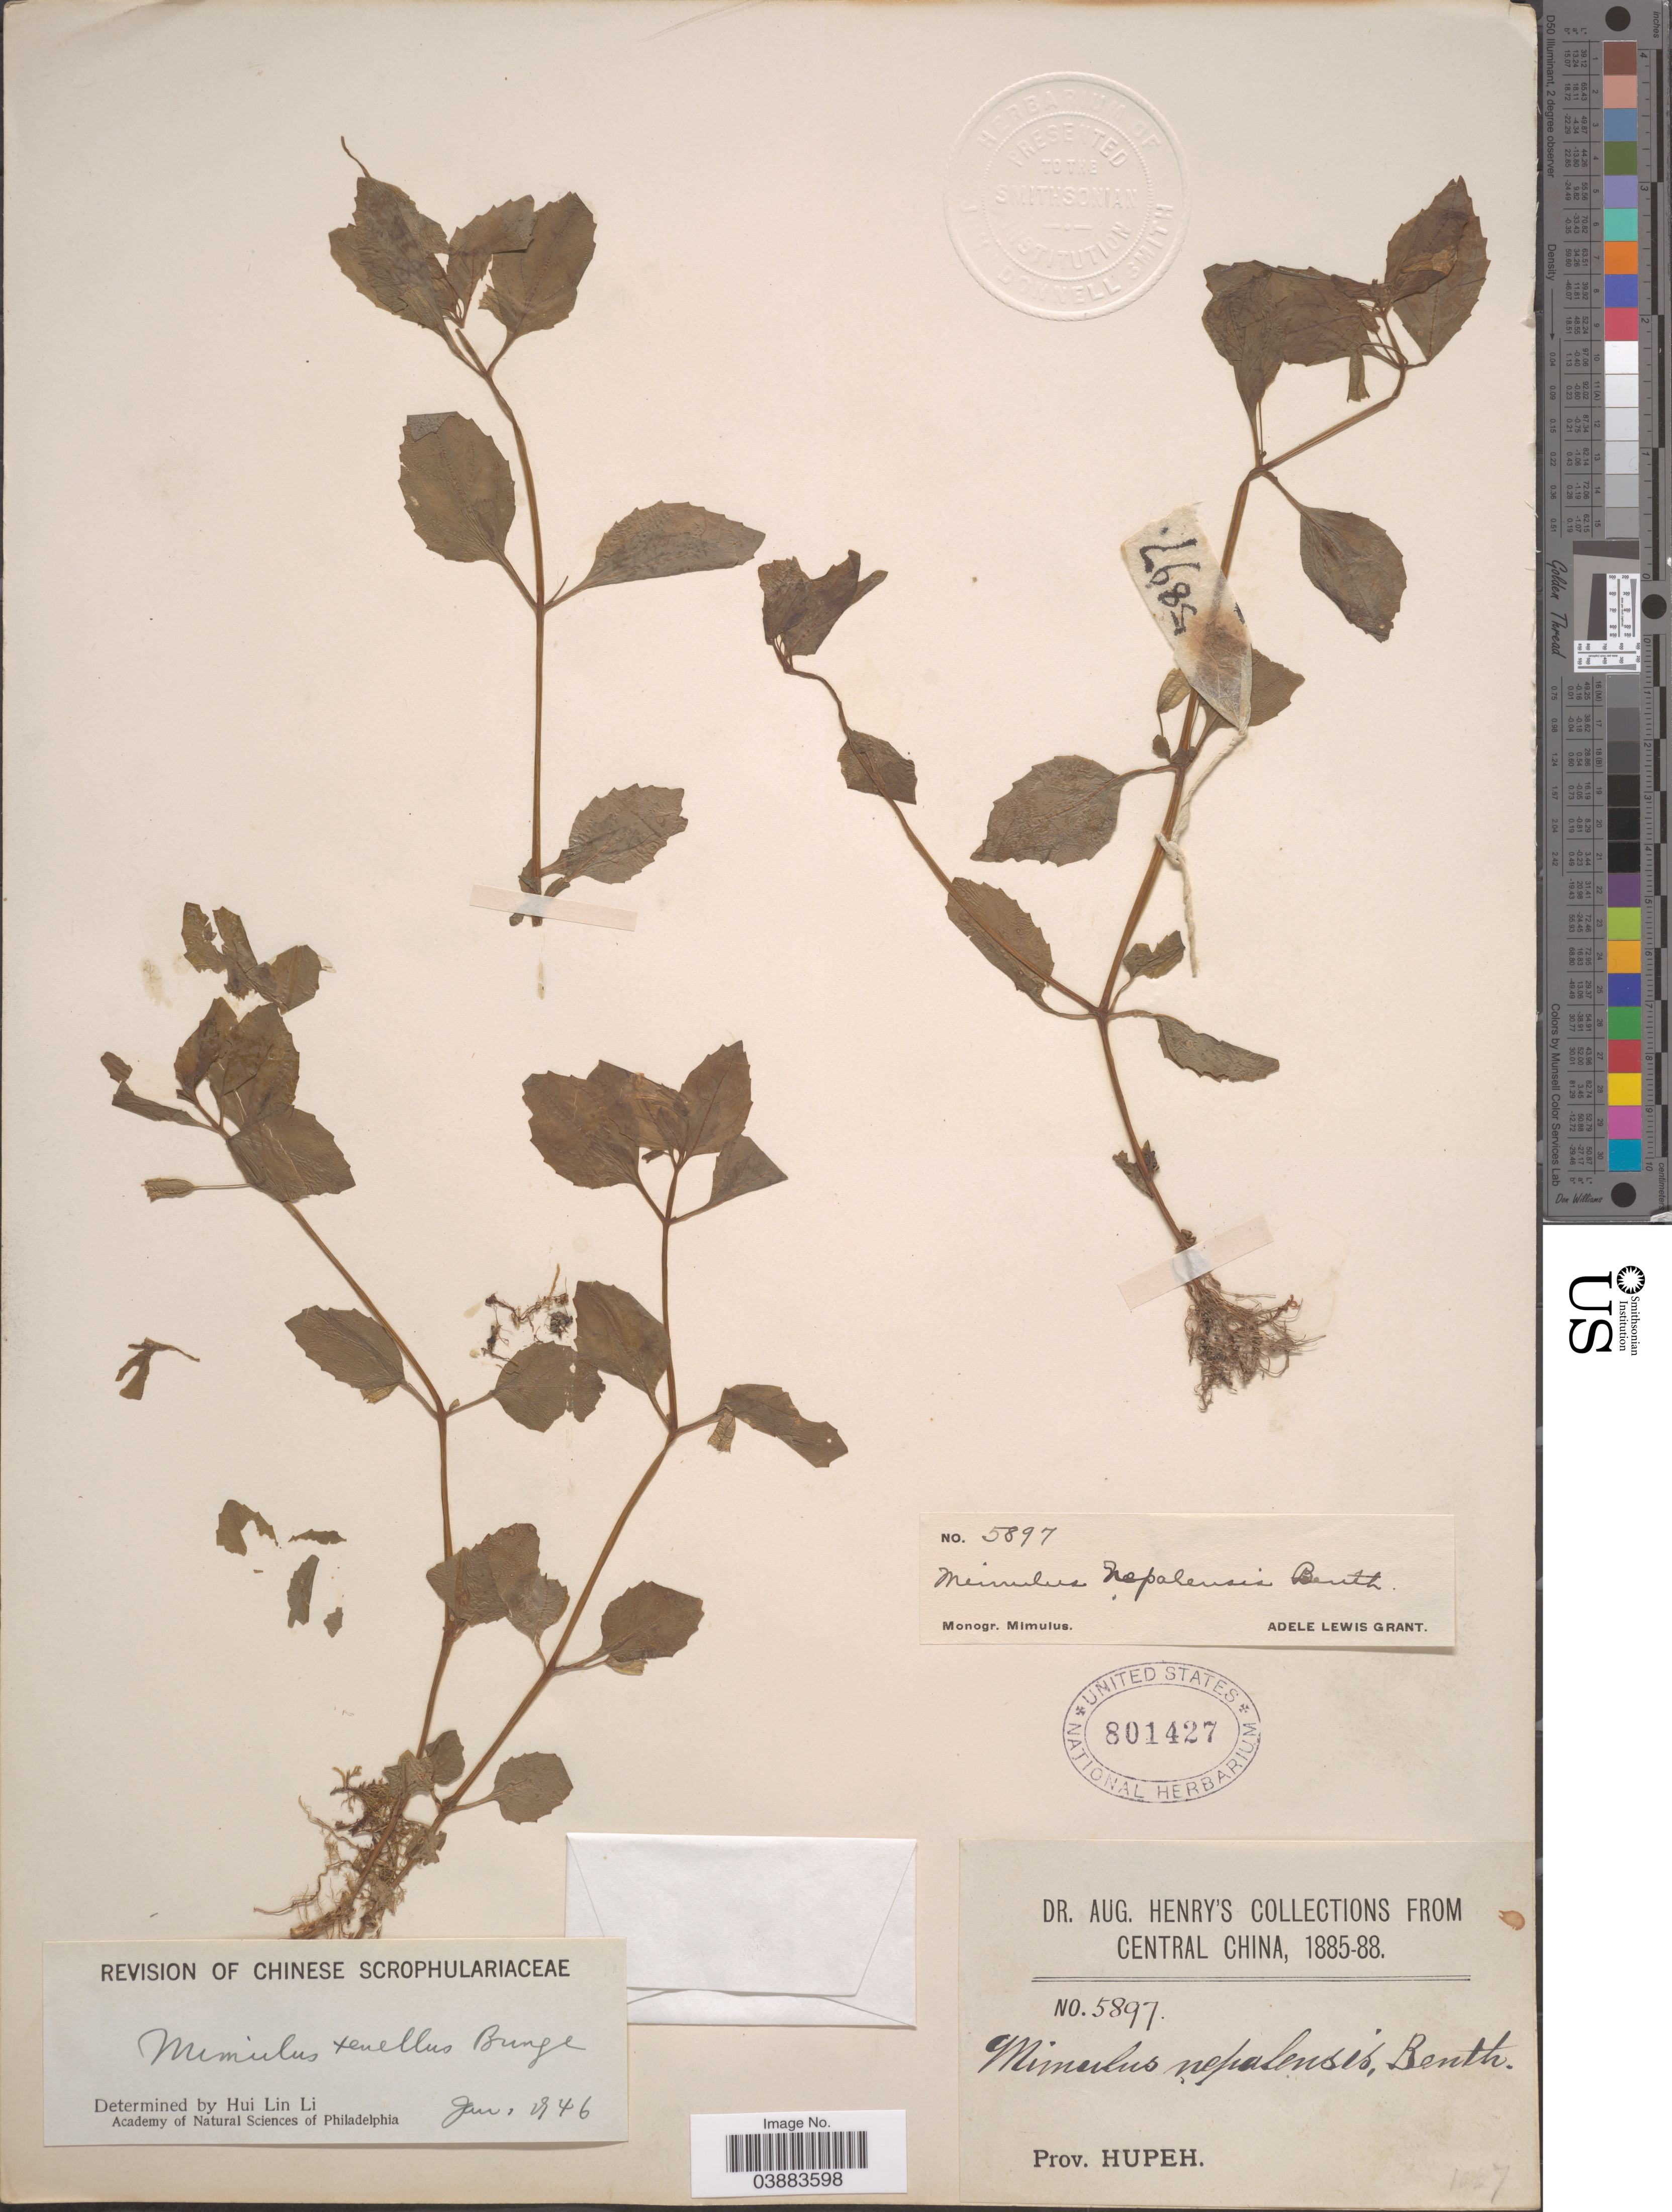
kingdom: Plantae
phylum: Tracheophyta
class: Magnoliopsida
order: Lamiales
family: Phrymaceae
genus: Mimulus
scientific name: Mimulus tenellus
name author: Bunge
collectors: A. Henry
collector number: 5897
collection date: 1885/1888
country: China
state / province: Hubei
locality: Central China. Prov. Hupeh.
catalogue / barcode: US 801427